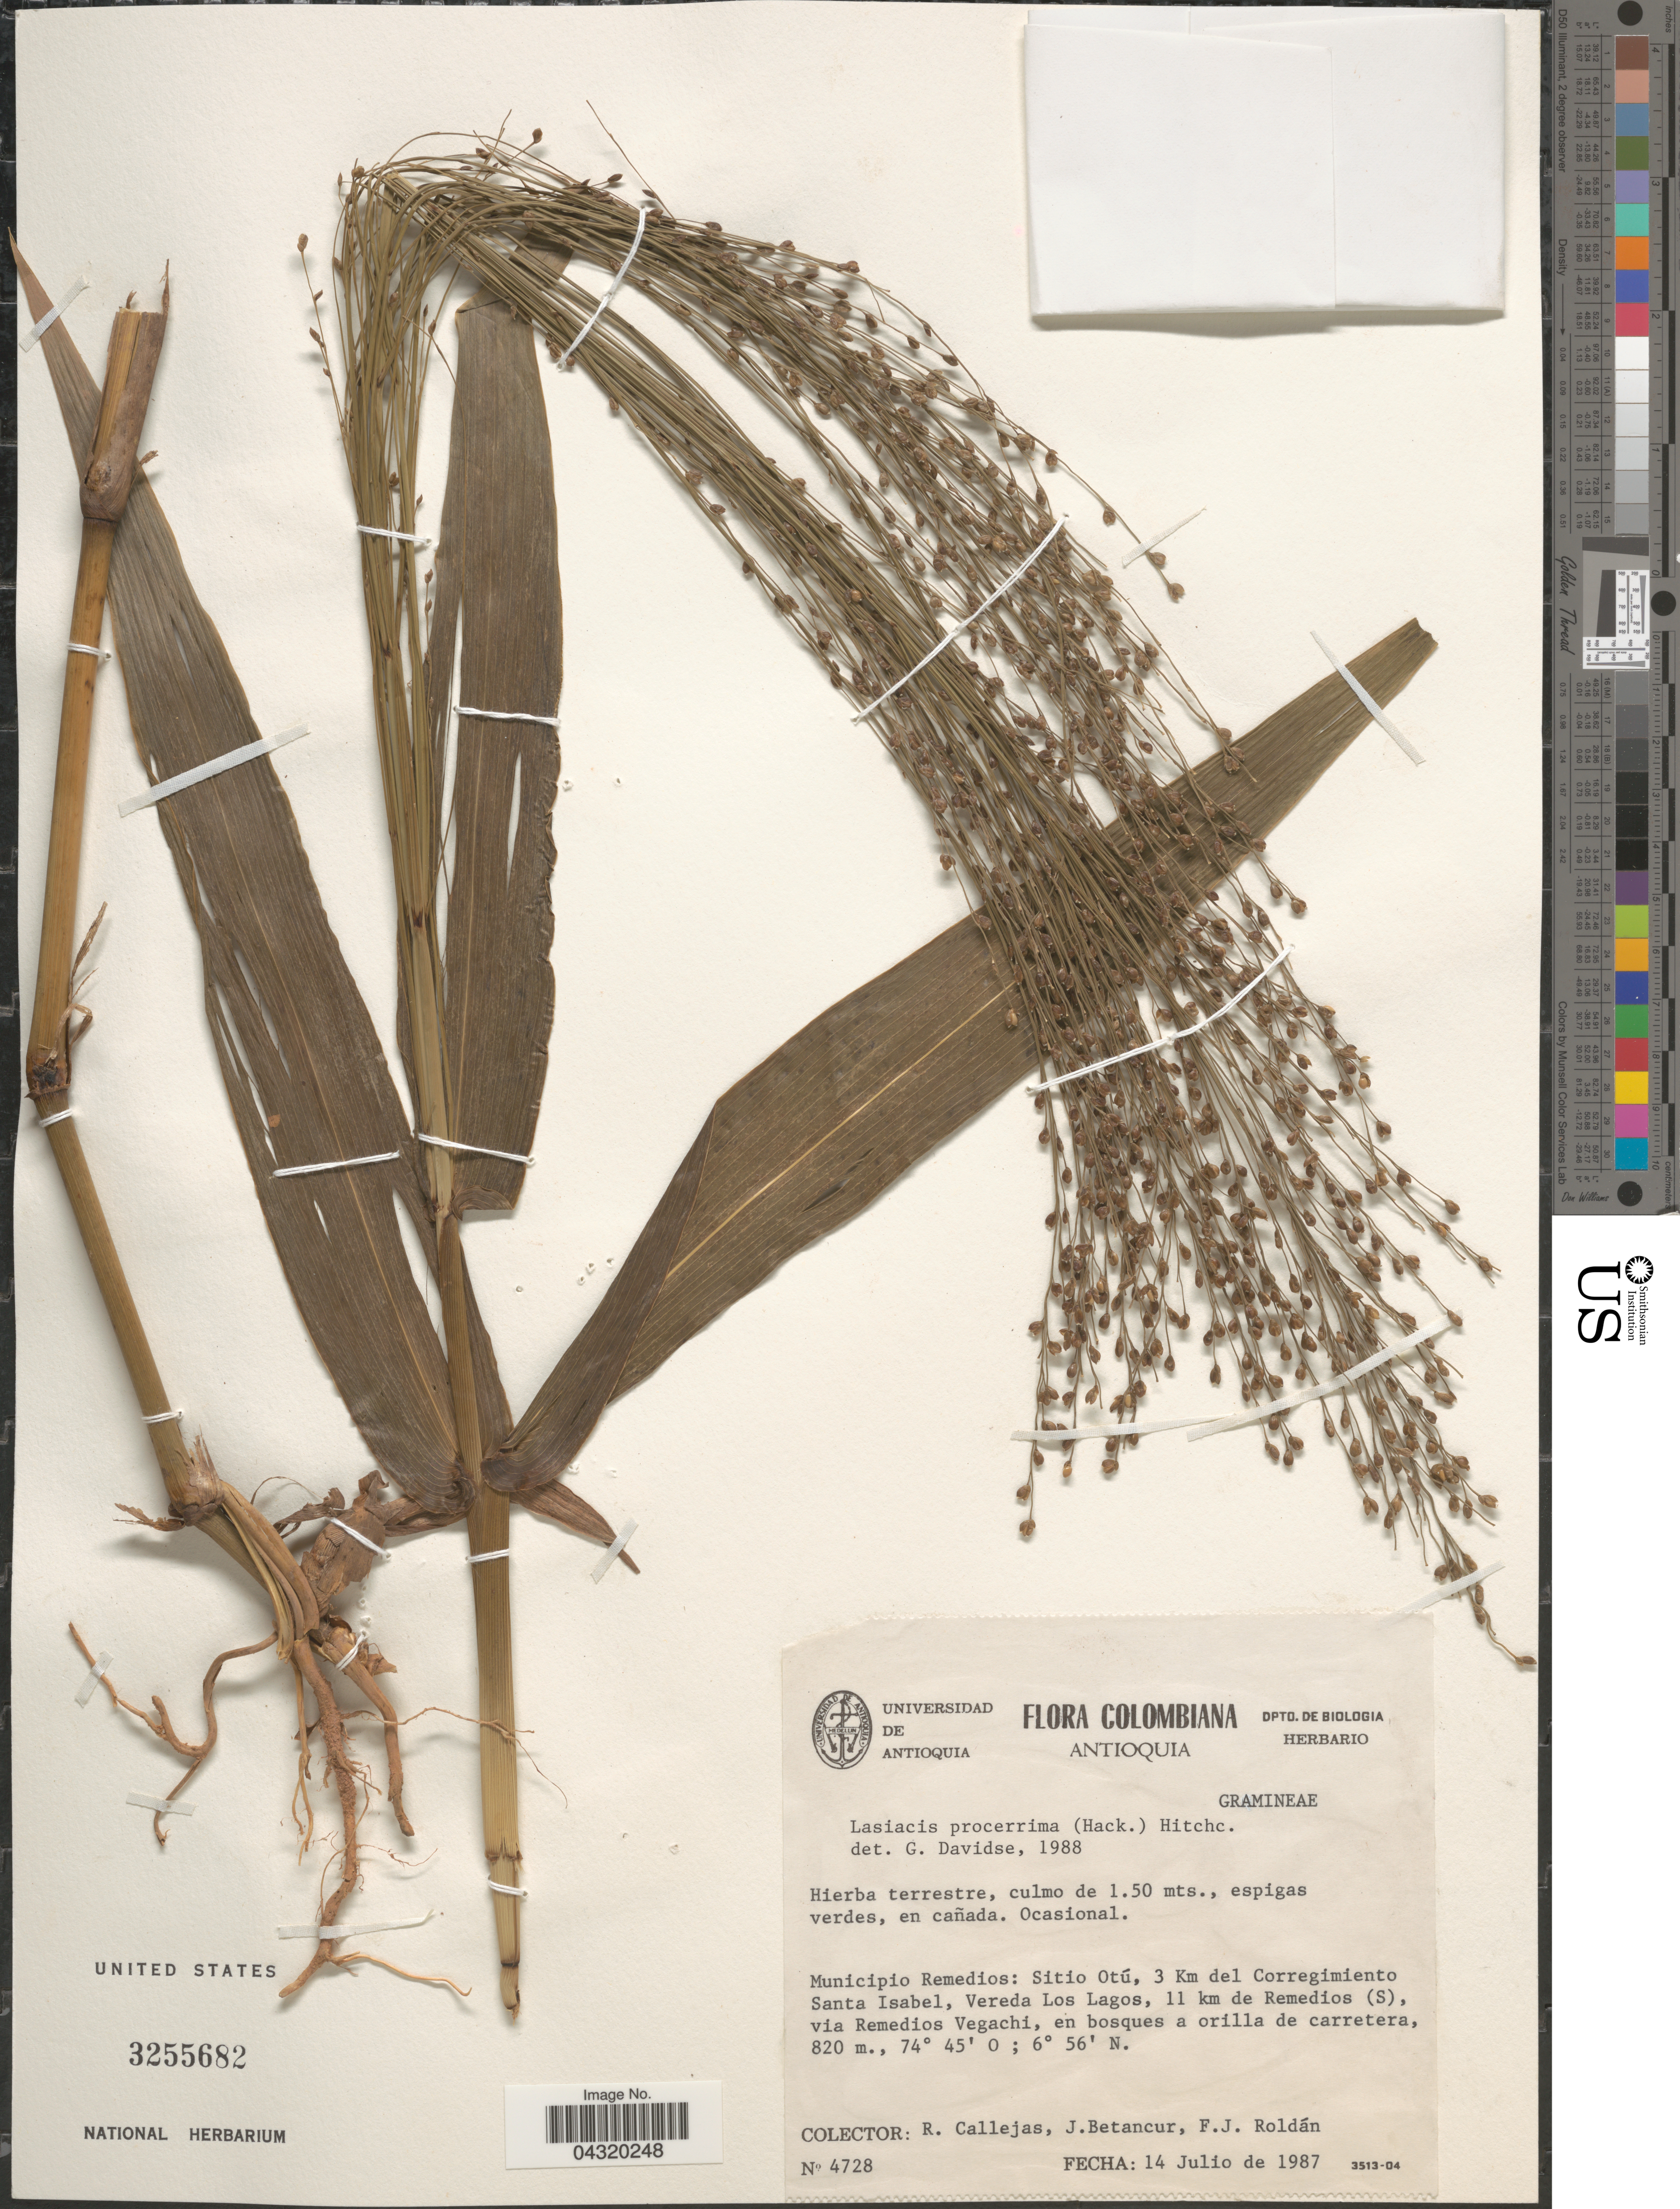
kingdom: Plantae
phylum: Tracheophyta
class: Liliopsida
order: Poales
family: Poaceae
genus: Lasiacis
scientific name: Lasiacis procerrima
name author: (Hack.) Hitchc.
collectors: R. Callejas, J. Betancur & F. J. Roldán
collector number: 4728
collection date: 1987-07-14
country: Colombia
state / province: Antioquia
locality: Municipio Remedios: Sitio Otú, 3 Km del Corregimiento Santa Isabel, Vereda Los Lagos, 11 km de Remedios (S), via Remedios Vegachi, en bosque a orilla de carretera.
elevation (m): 820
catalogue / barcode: US 3255682